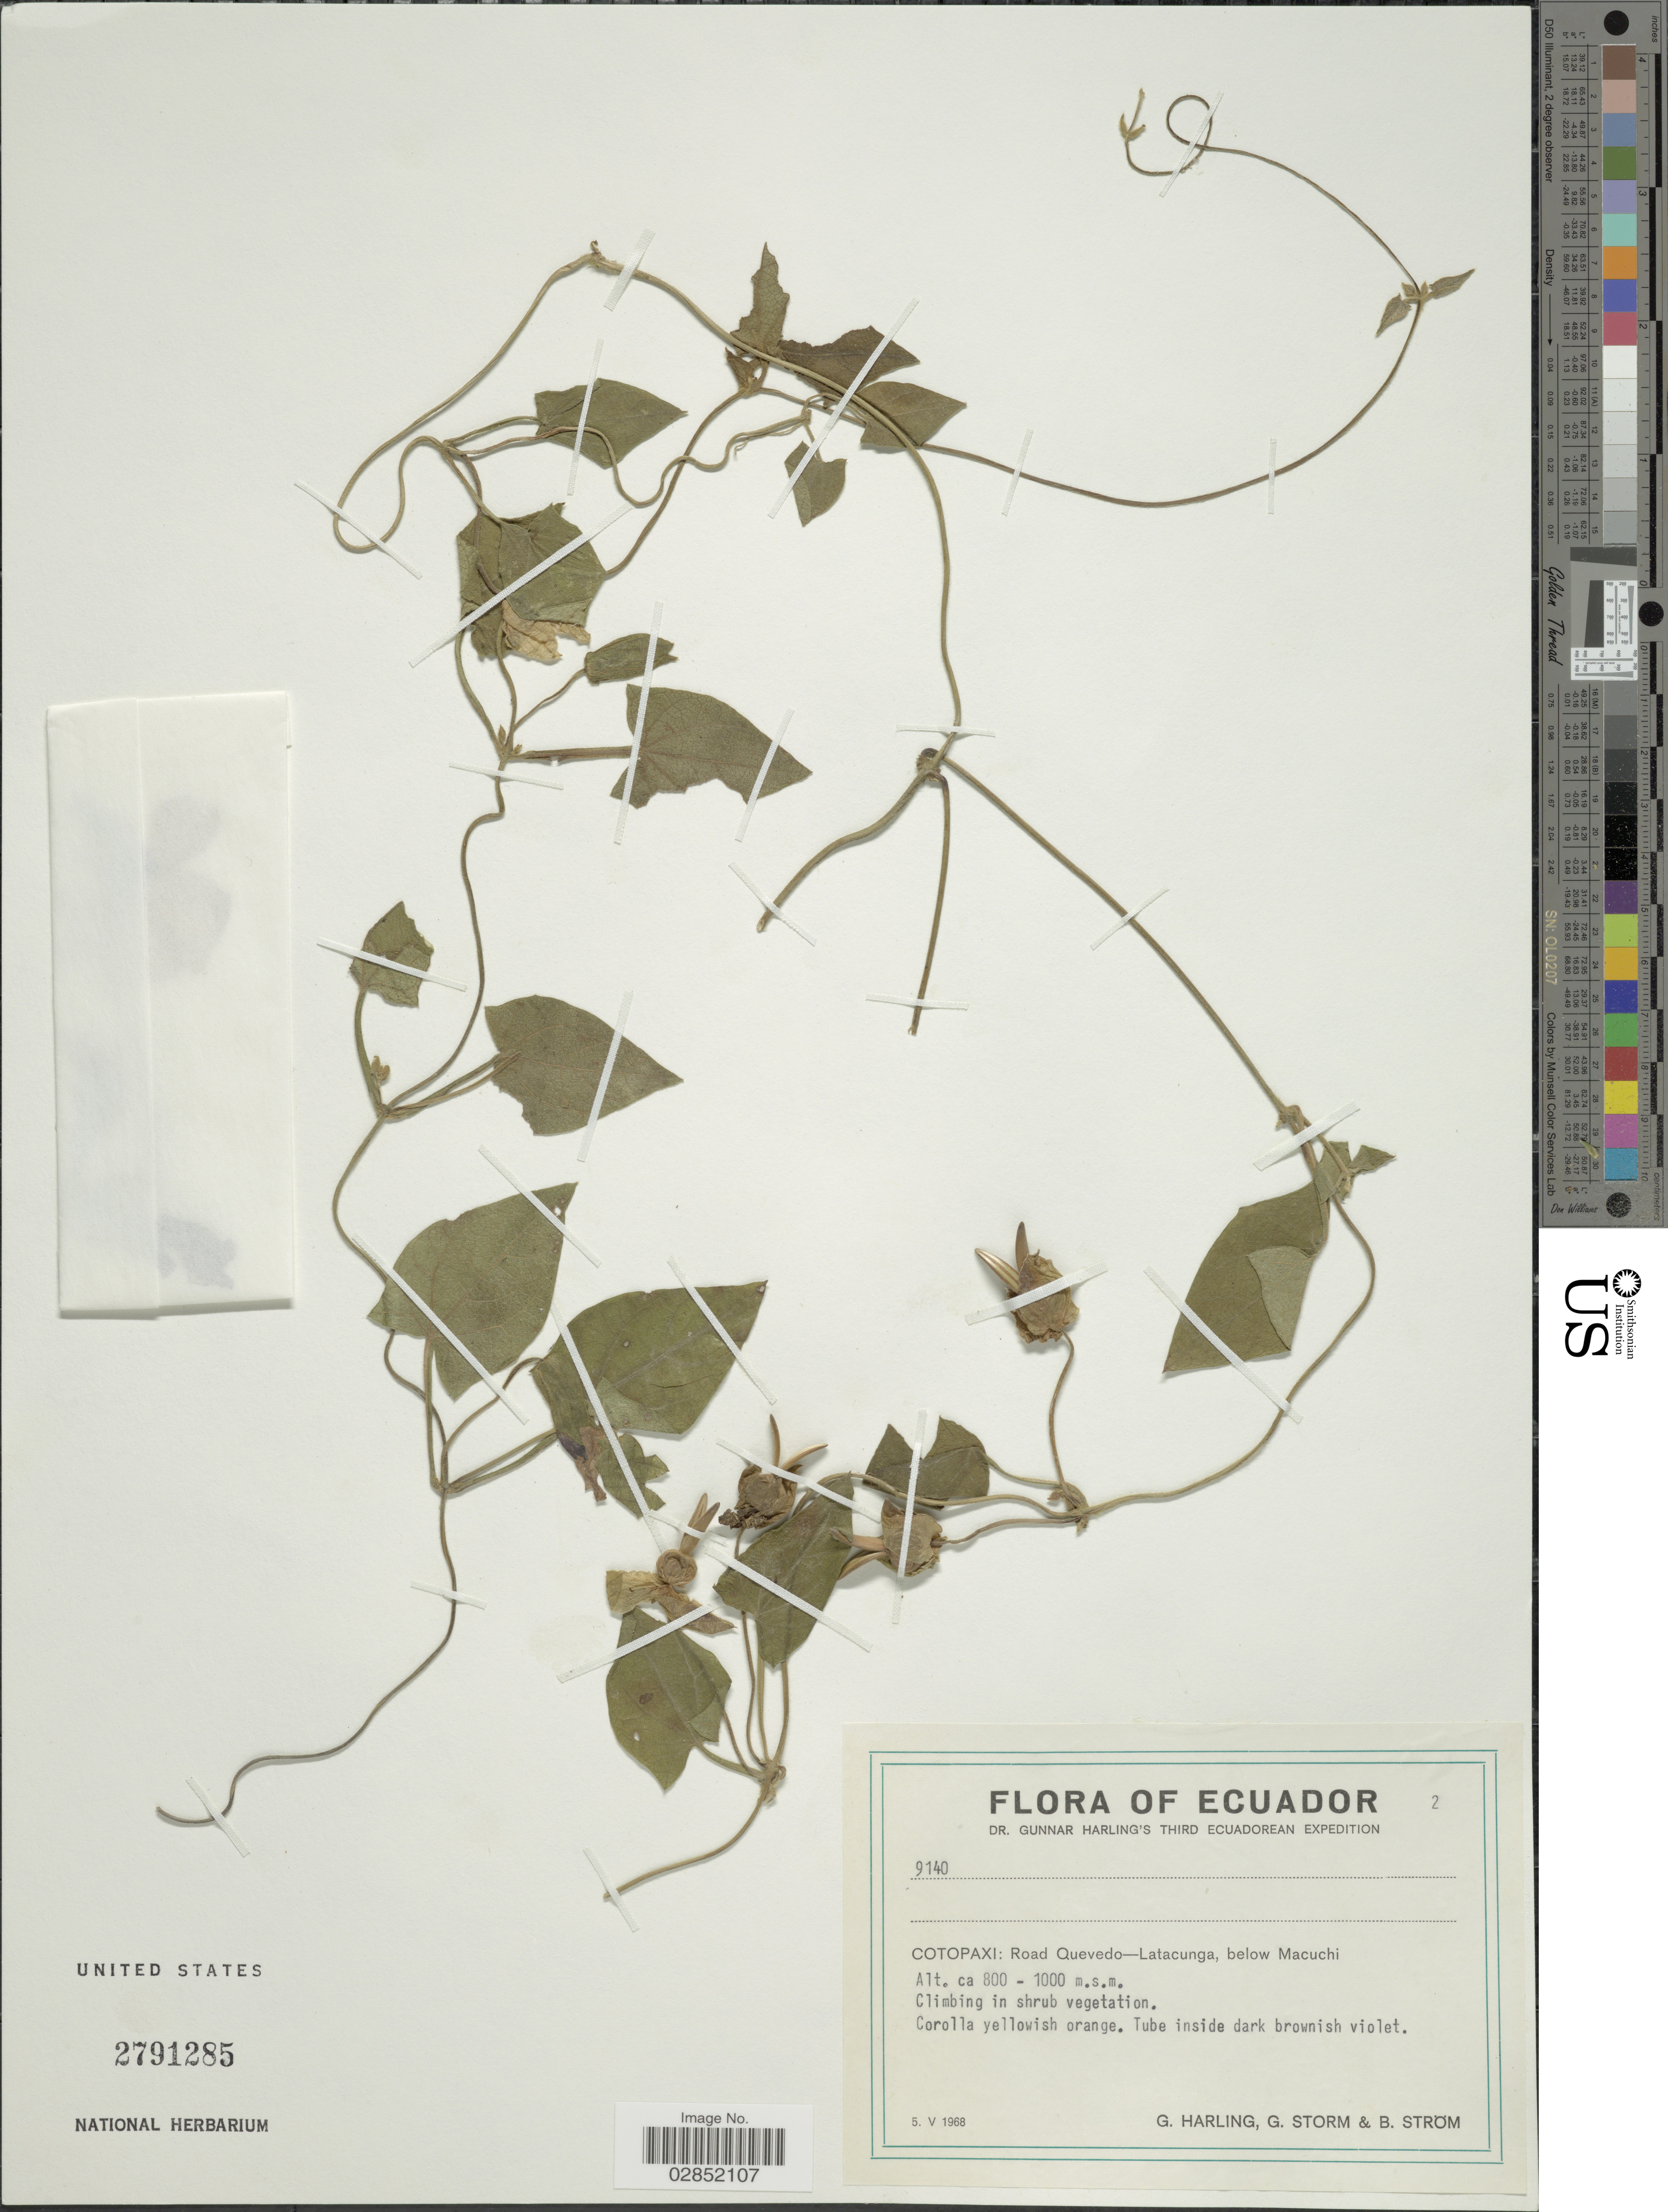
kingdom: Plantae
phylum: Tracheophyta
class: Magnoliopsida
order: Lamiales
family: Acanthaceae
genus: Thunbergia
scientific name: Thunbergia alata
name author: Bojer ex Sims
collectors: G. Harling, G. Storm & B. Ström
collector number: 9140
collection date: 1968-05-05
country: Ecuador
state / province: Cotopaxi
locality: Road Quevedo-Latacunga, below Macuchi.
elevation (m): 800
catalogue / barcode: US 2791285